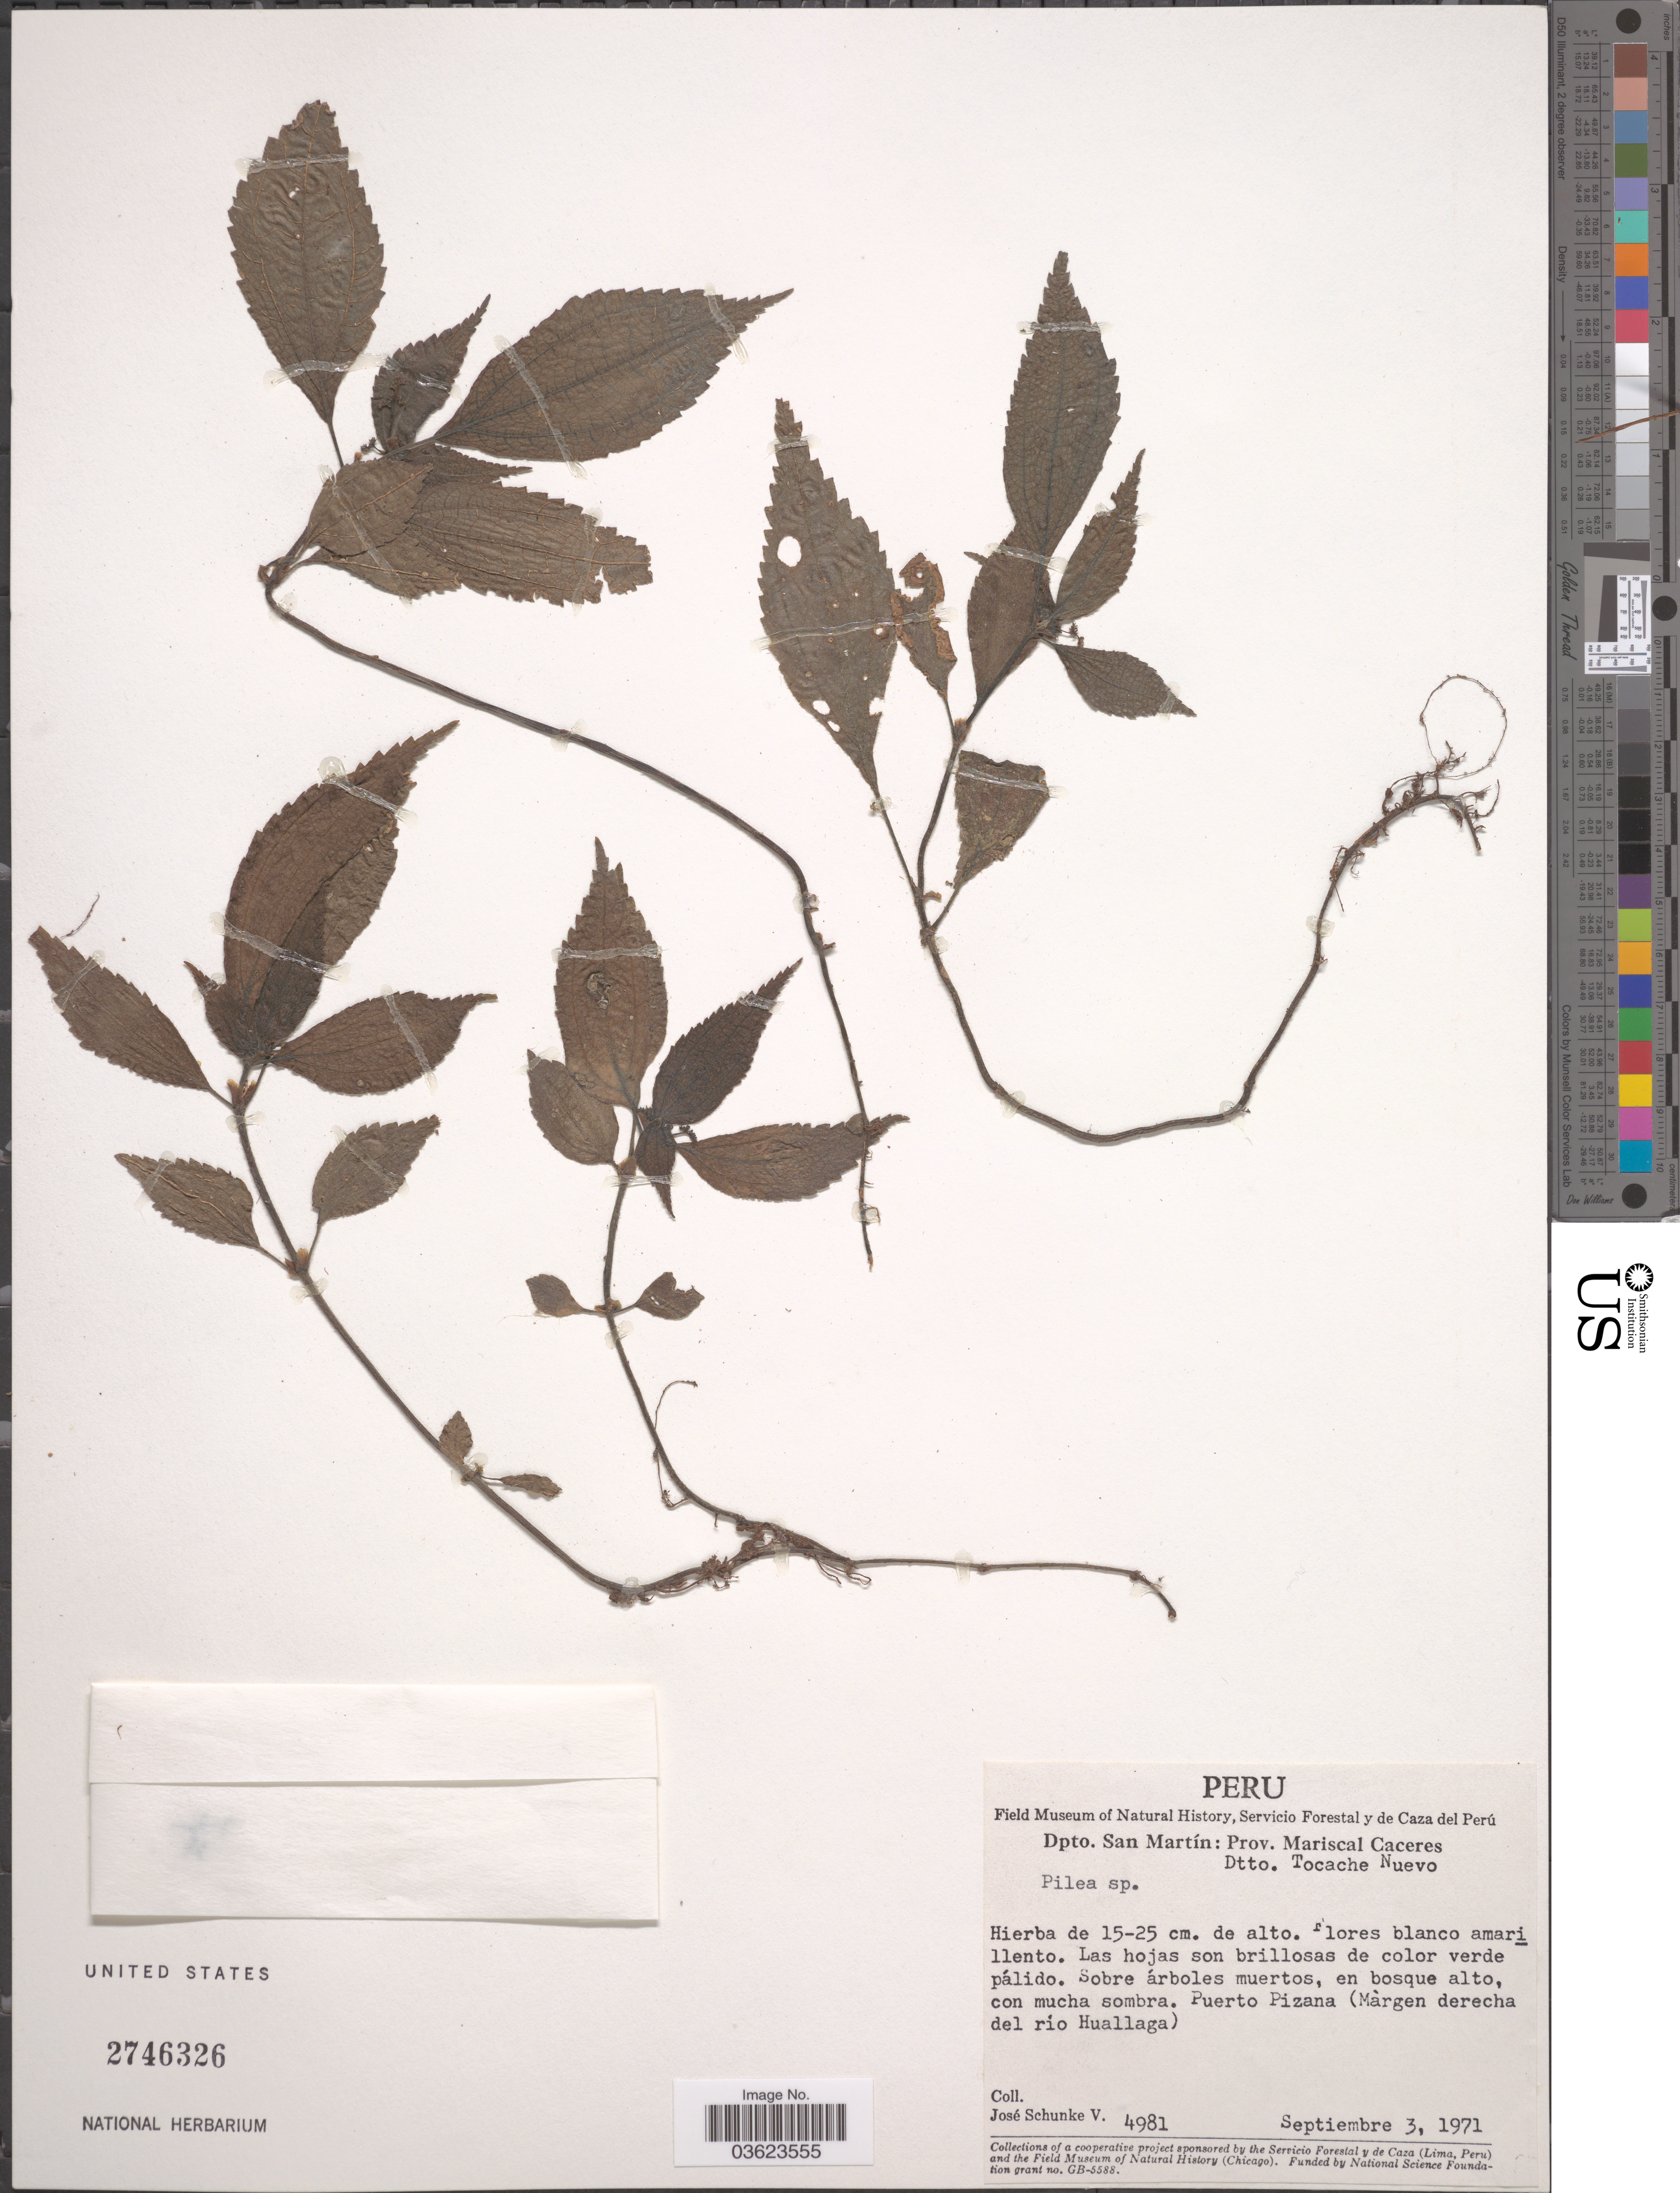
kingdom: Plantae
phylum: Tracheophyta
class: Magnoliopsida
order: Rosales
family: Urticaceae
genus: Pilea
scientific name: Pilea sp.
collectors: J. Schunke Vigo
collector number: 4981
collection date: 1971-09-03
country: Peru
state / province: San Martín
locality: Dpto. San Martín: Prov. Mariscal Caceres. Dtto. Tocache Nuevo. Puerto Pizana (Màrgen derecha del río Huallaga).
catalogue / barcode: US 2746326